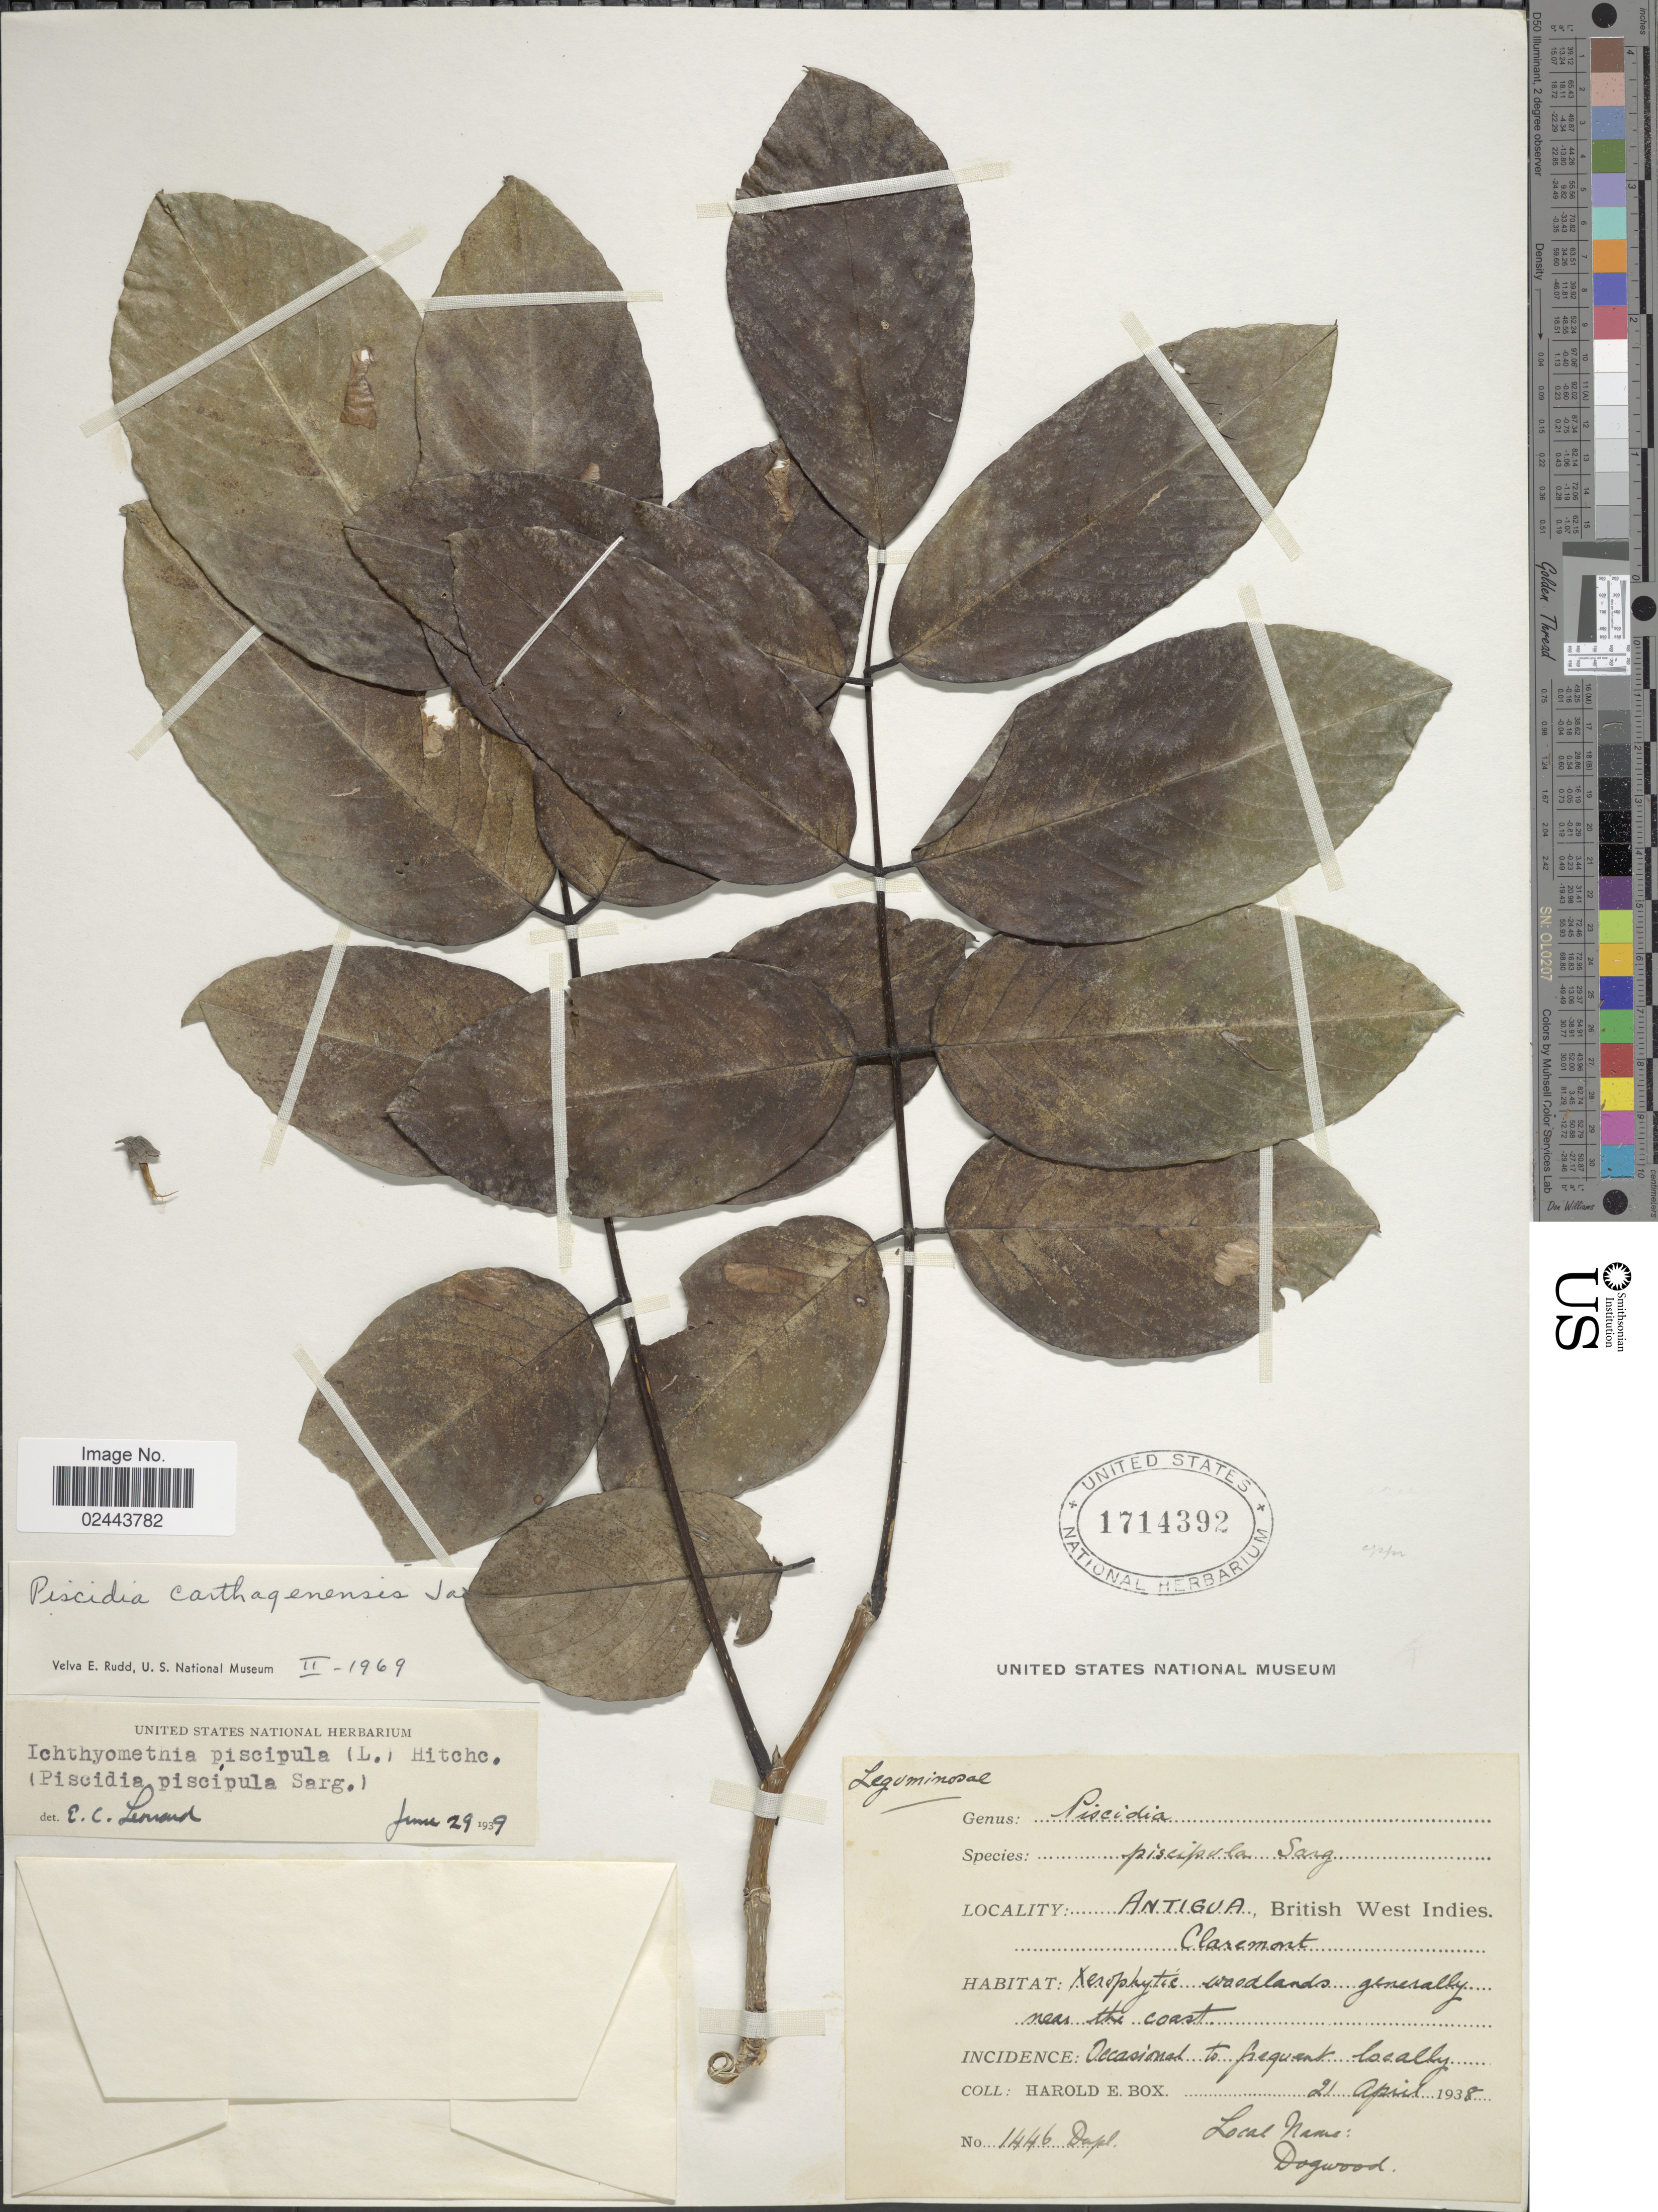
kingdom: Plantae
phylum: Tracheophyta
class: Magnoliopsida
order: Fabales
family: Fabaceae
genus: Piscidia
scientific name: Piscidia carthagenensis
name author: Jacq.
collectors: H. E. Box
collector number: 1446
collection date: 1938-04-21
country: Antigua and Barbuda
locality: Antigua, Claremont, generally near the coast.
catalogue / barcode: US 1714392